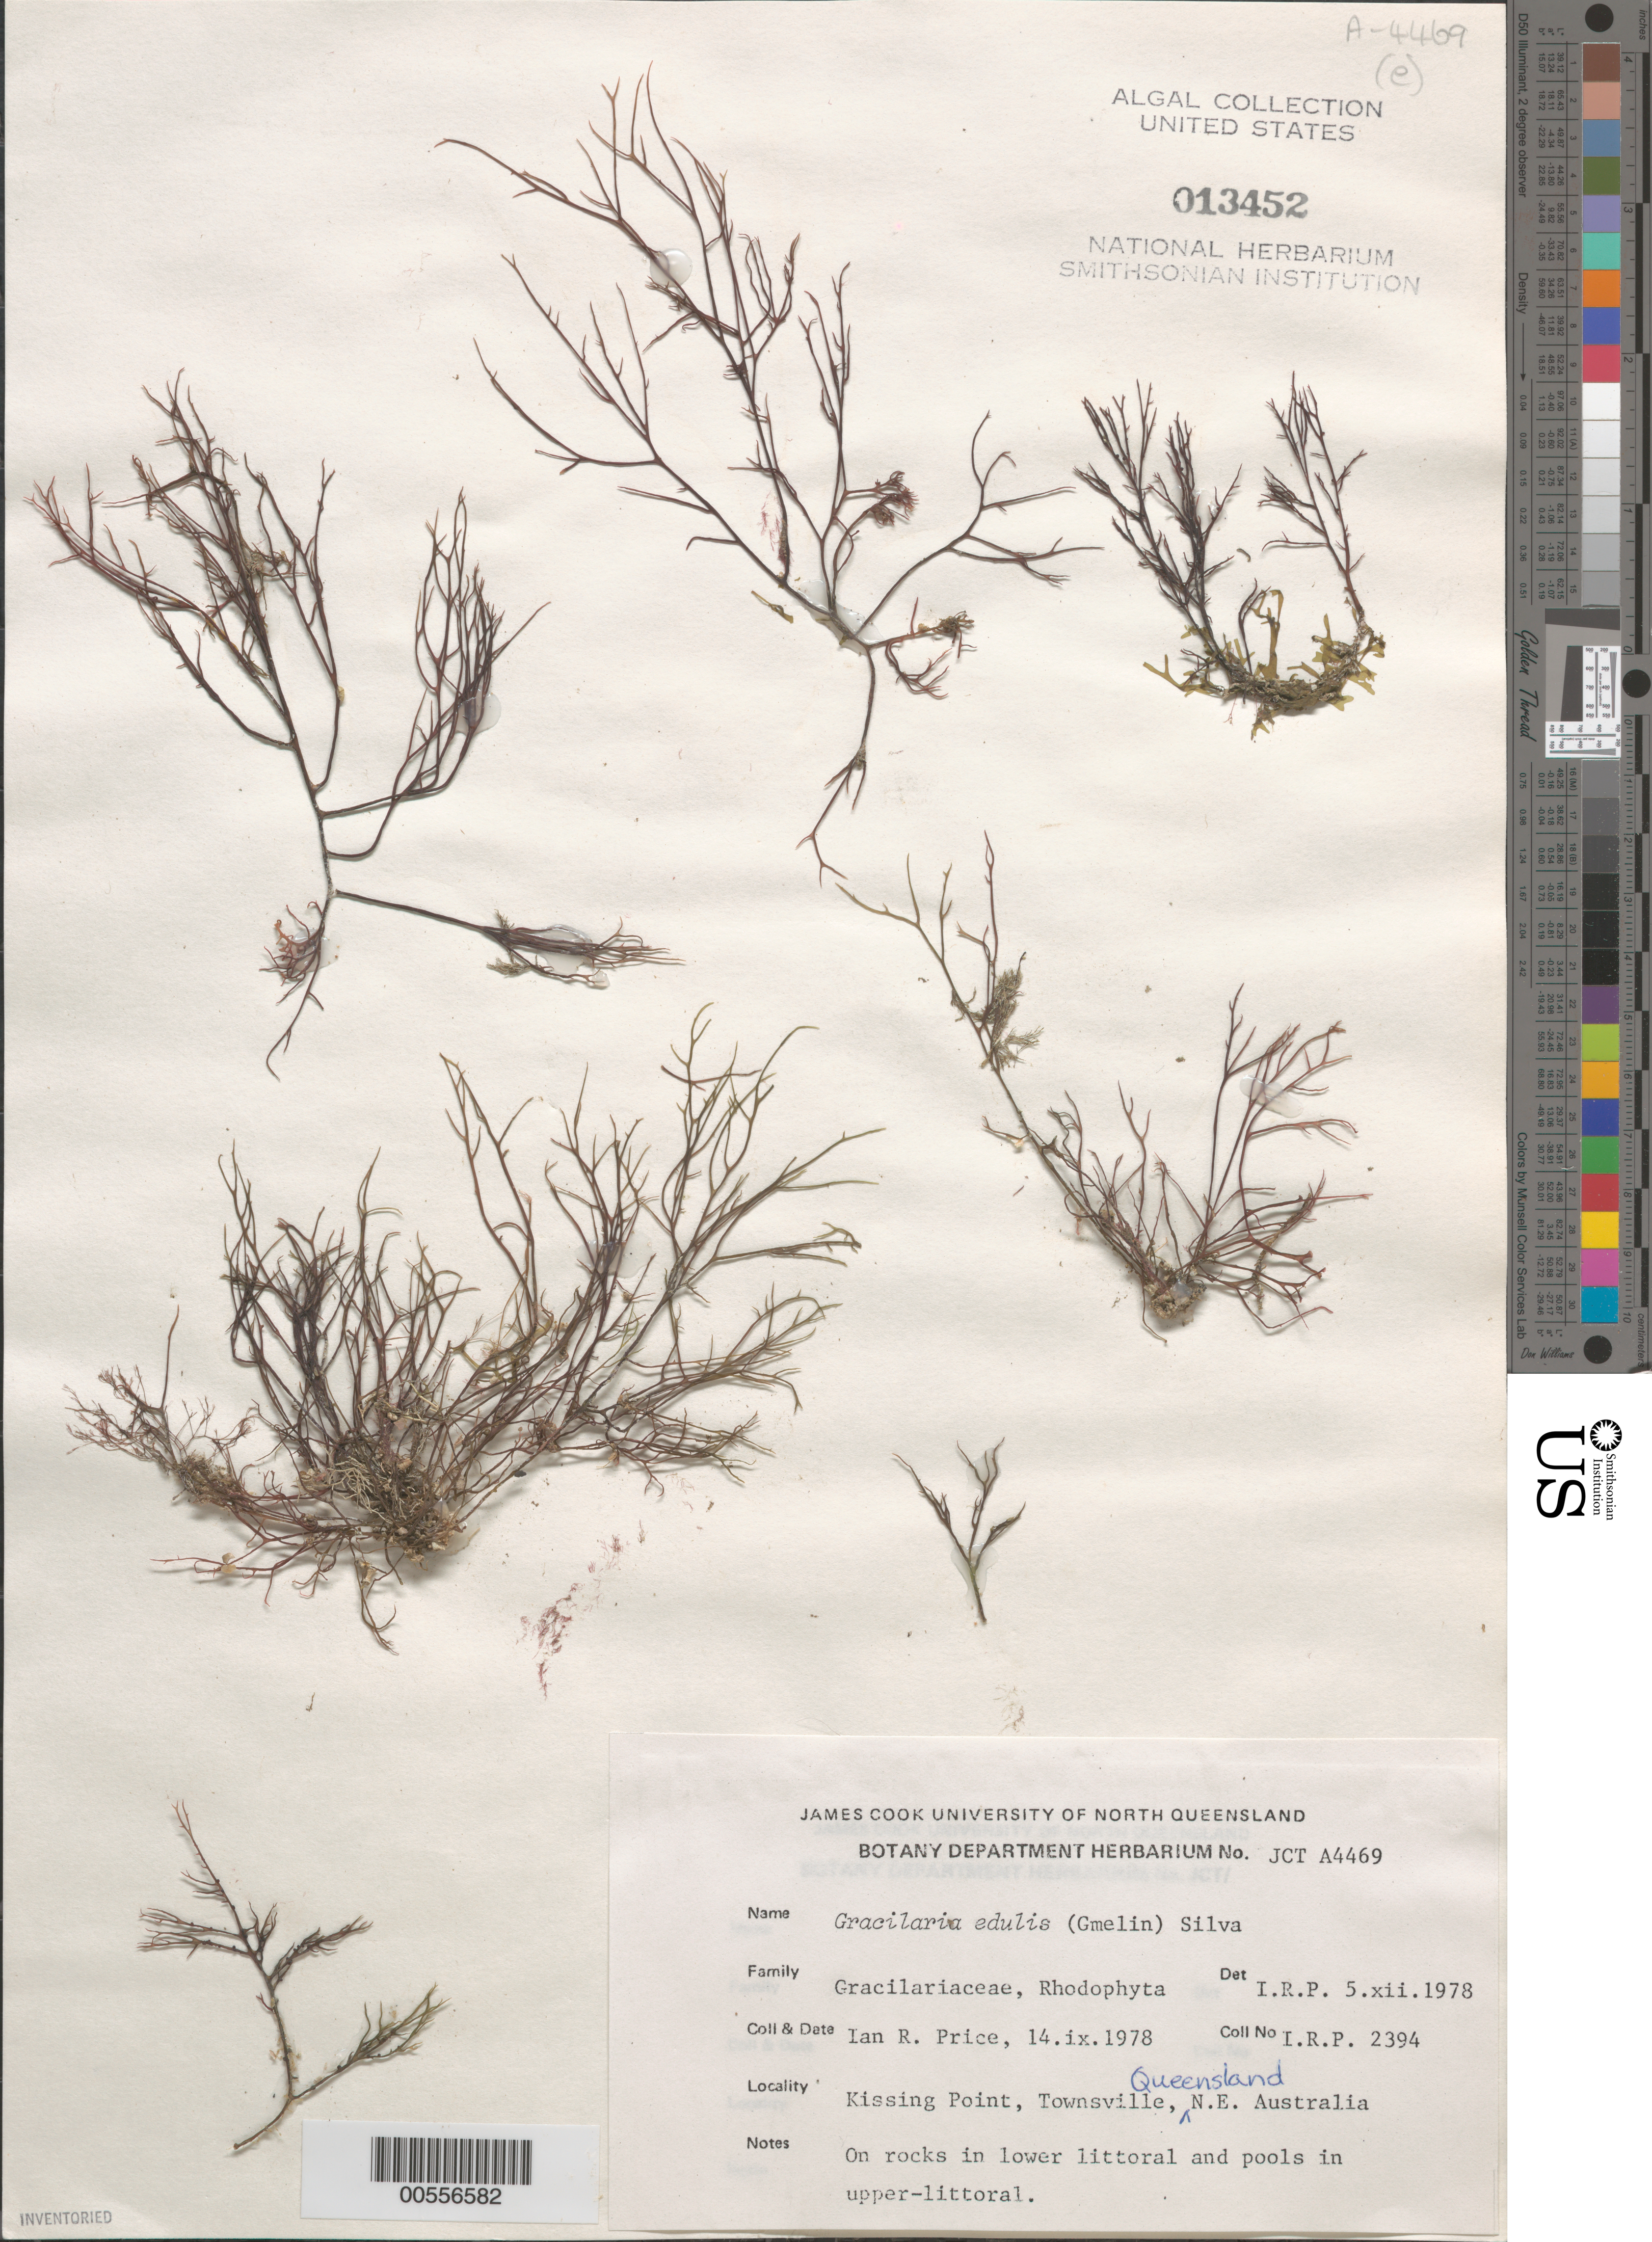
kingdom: Plantae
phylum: Rhodophyta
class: Florideophyceae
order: Gracilariales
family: Gracilariaceae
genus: Gracilaria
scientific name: Gracilaria edulis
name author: (S.G. Gmel.) P.C. Silva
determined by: Price, I. R.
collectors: I. Price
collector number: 2394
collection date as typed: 14 Sep 1978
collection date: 1978-09-14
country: Australia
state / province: Queensland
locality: Kissing Point, Townsville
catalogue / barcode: US 13452